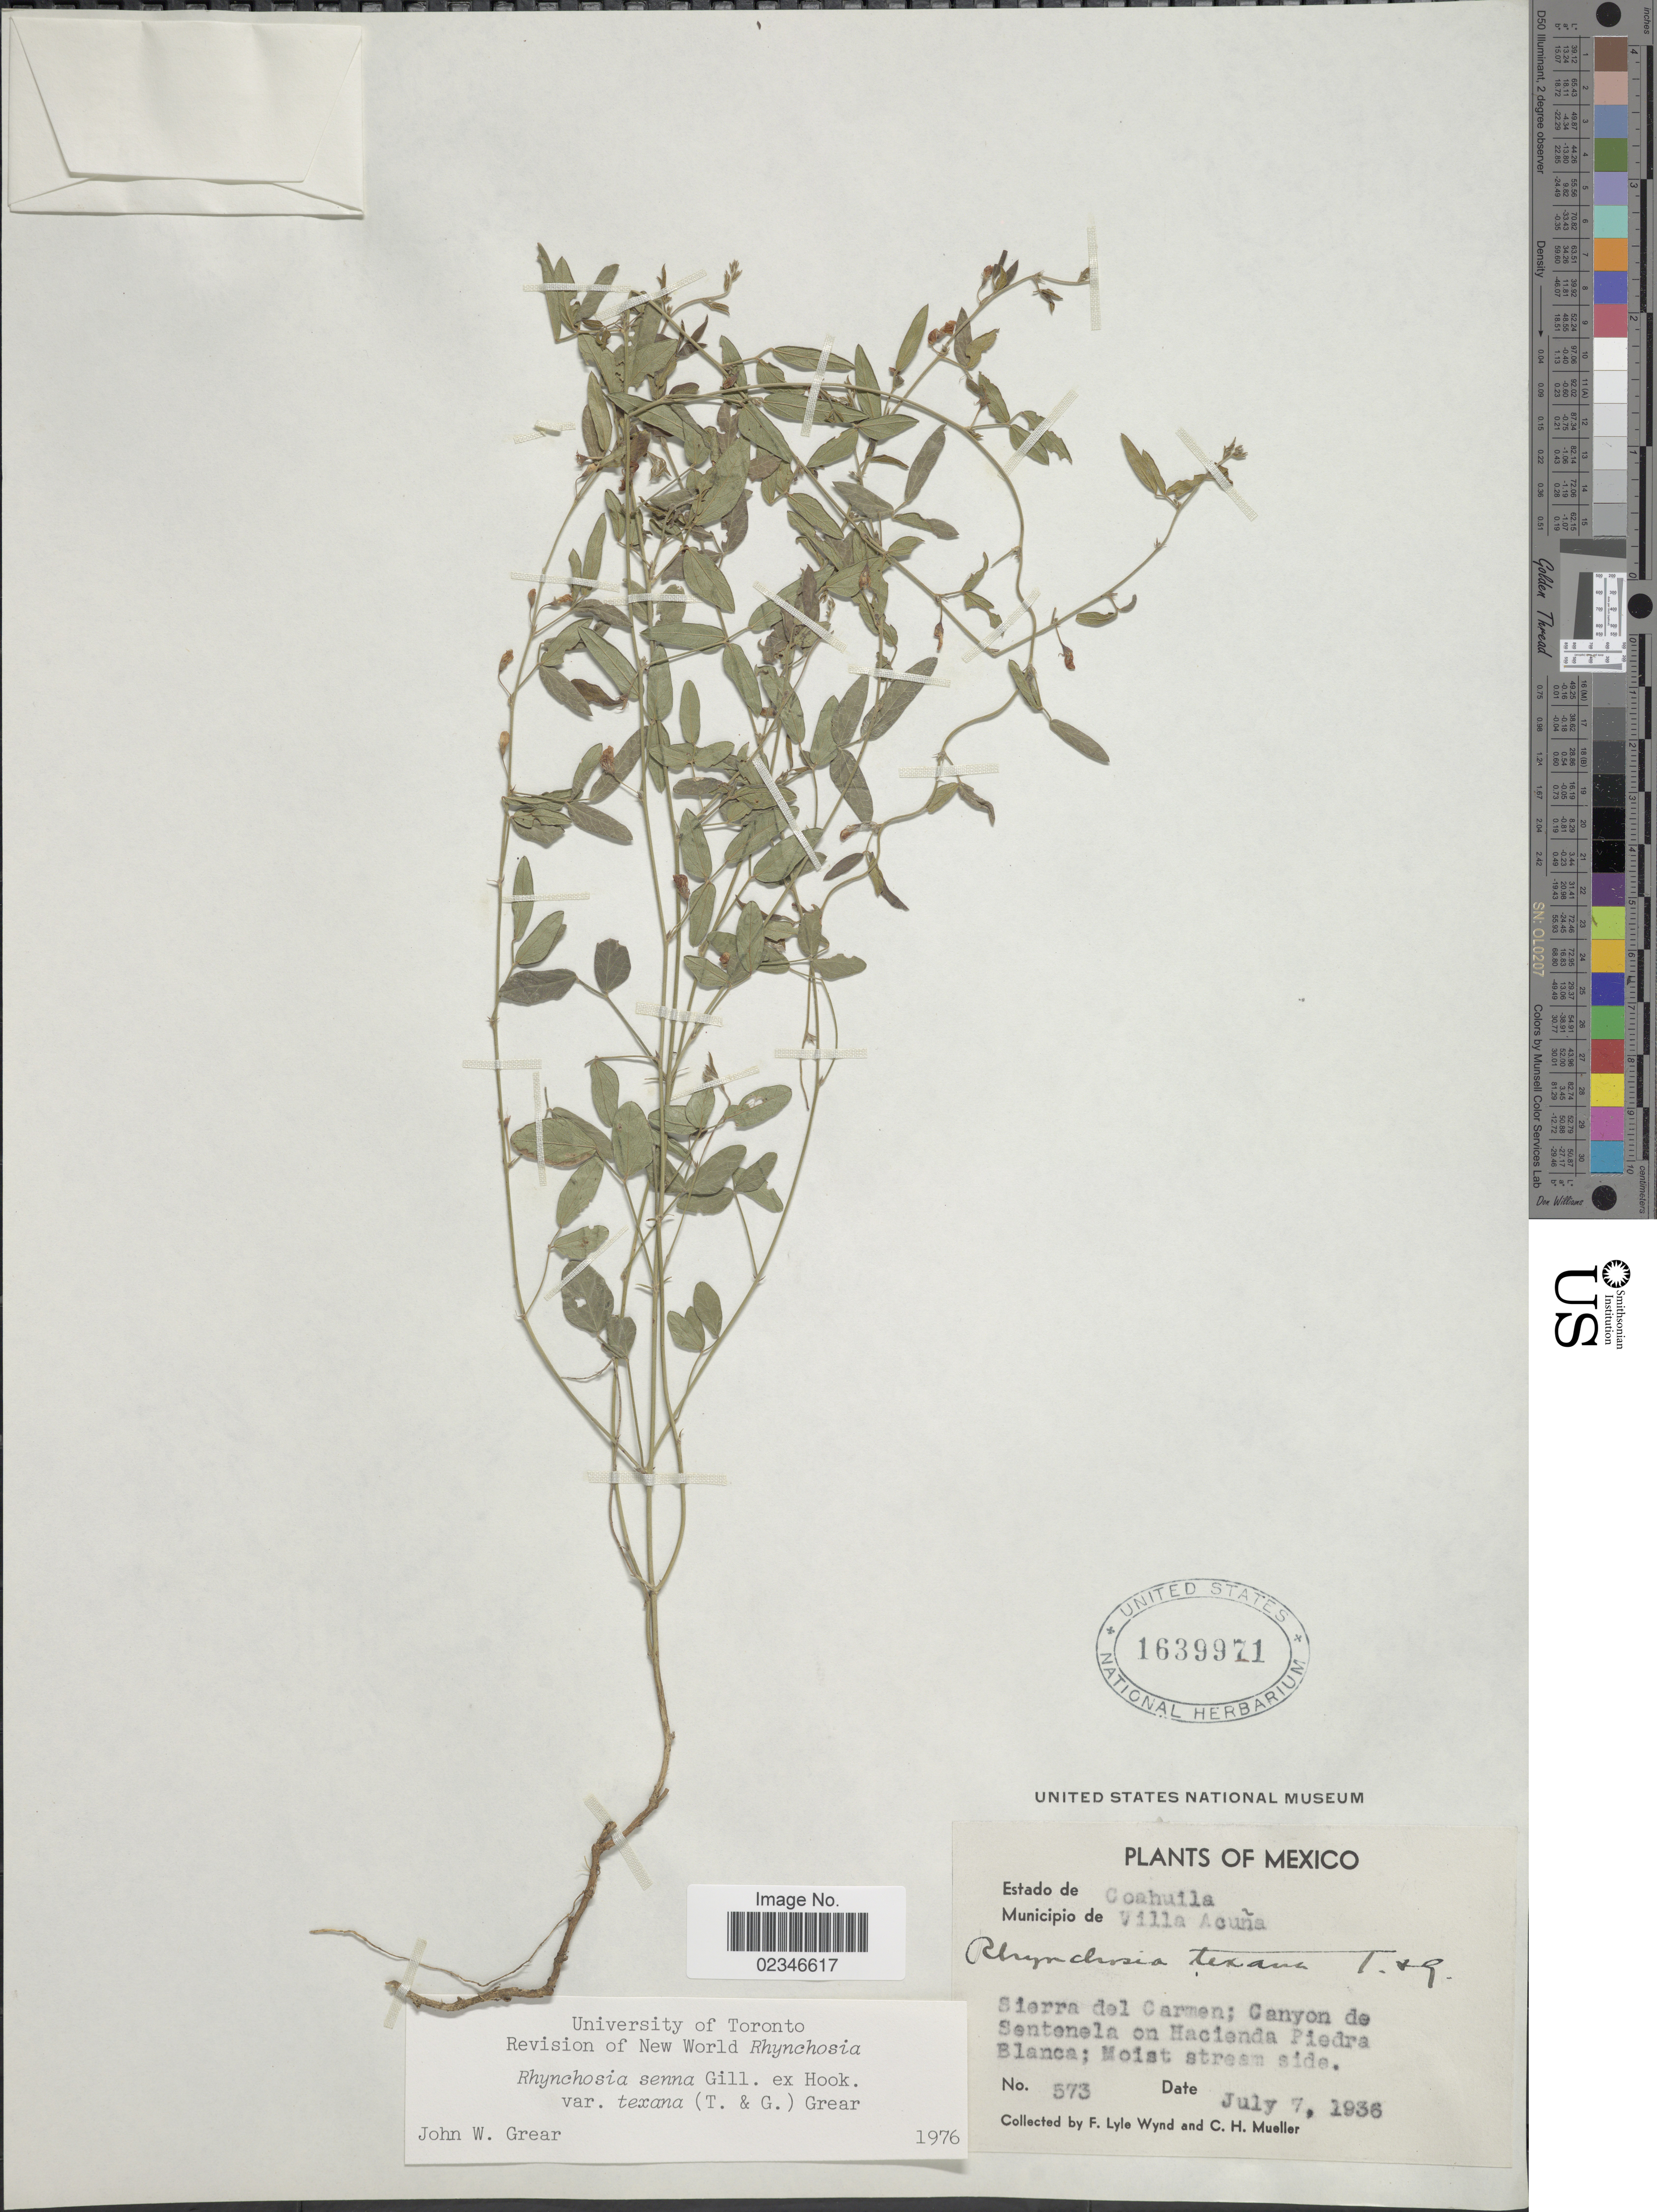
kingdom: Plantae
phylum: Tracheophyta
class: Magnoliopsida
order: Fabales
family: Fabaceae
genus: Rhynchosia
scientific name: Rhynchosia senna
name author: Gillies ex Hook.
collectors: F. L. Wynd & C. H. Mueller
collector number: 573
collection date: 1936-07-07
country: Mexico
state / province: Coahuila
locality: Estado do Coahuila, Municipio de Villa Acuna, Sierra del Carmen, Canyon de Sentenela on Hacienda Piedra Blanca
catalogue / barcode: US 1639971